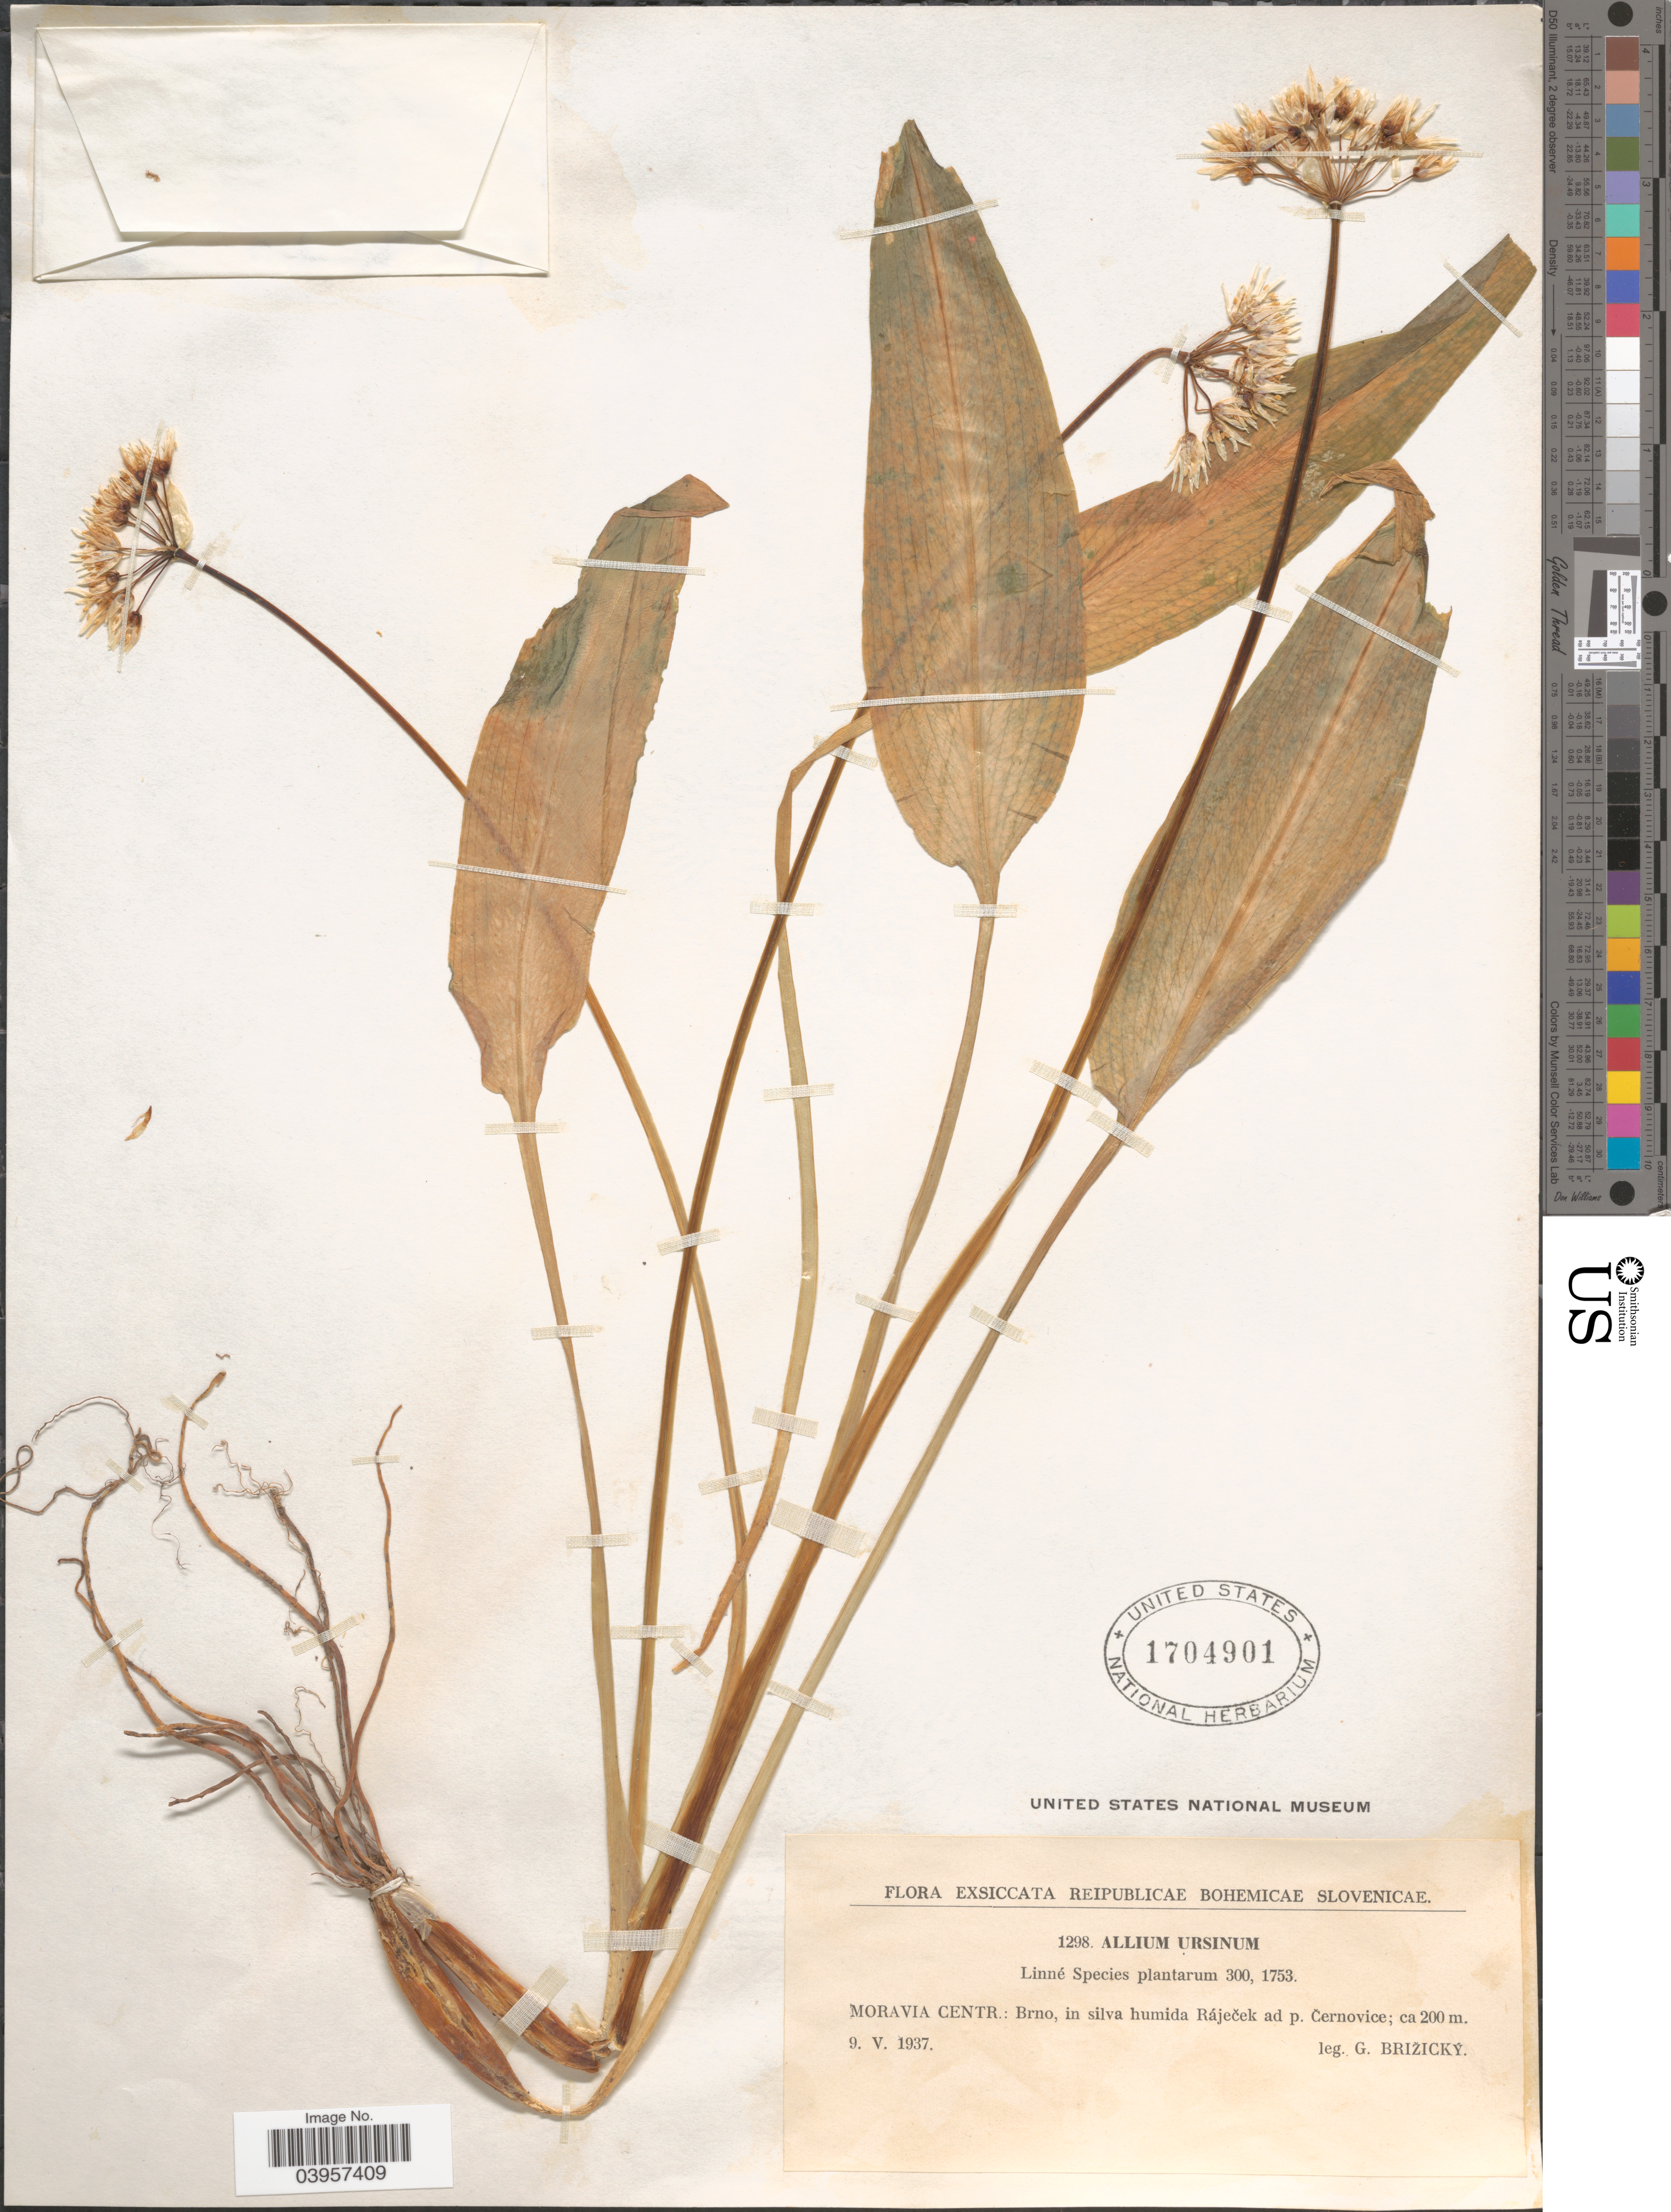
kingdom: Plantae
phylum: Tracheophyta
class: Liliopsida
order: Asparagales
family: Amaryllidaceae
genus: Allium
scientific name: Allium ursinum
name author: L.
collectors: G. K. Brizicky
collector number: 1298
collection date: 1937-05-09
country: Czechia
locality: Reipublicae Bohemicae Slovenicae. Moravia Centr.: Brno, in silva humida Ráječek ad p. Cernovice.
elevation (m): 200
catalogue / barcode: US 1704901